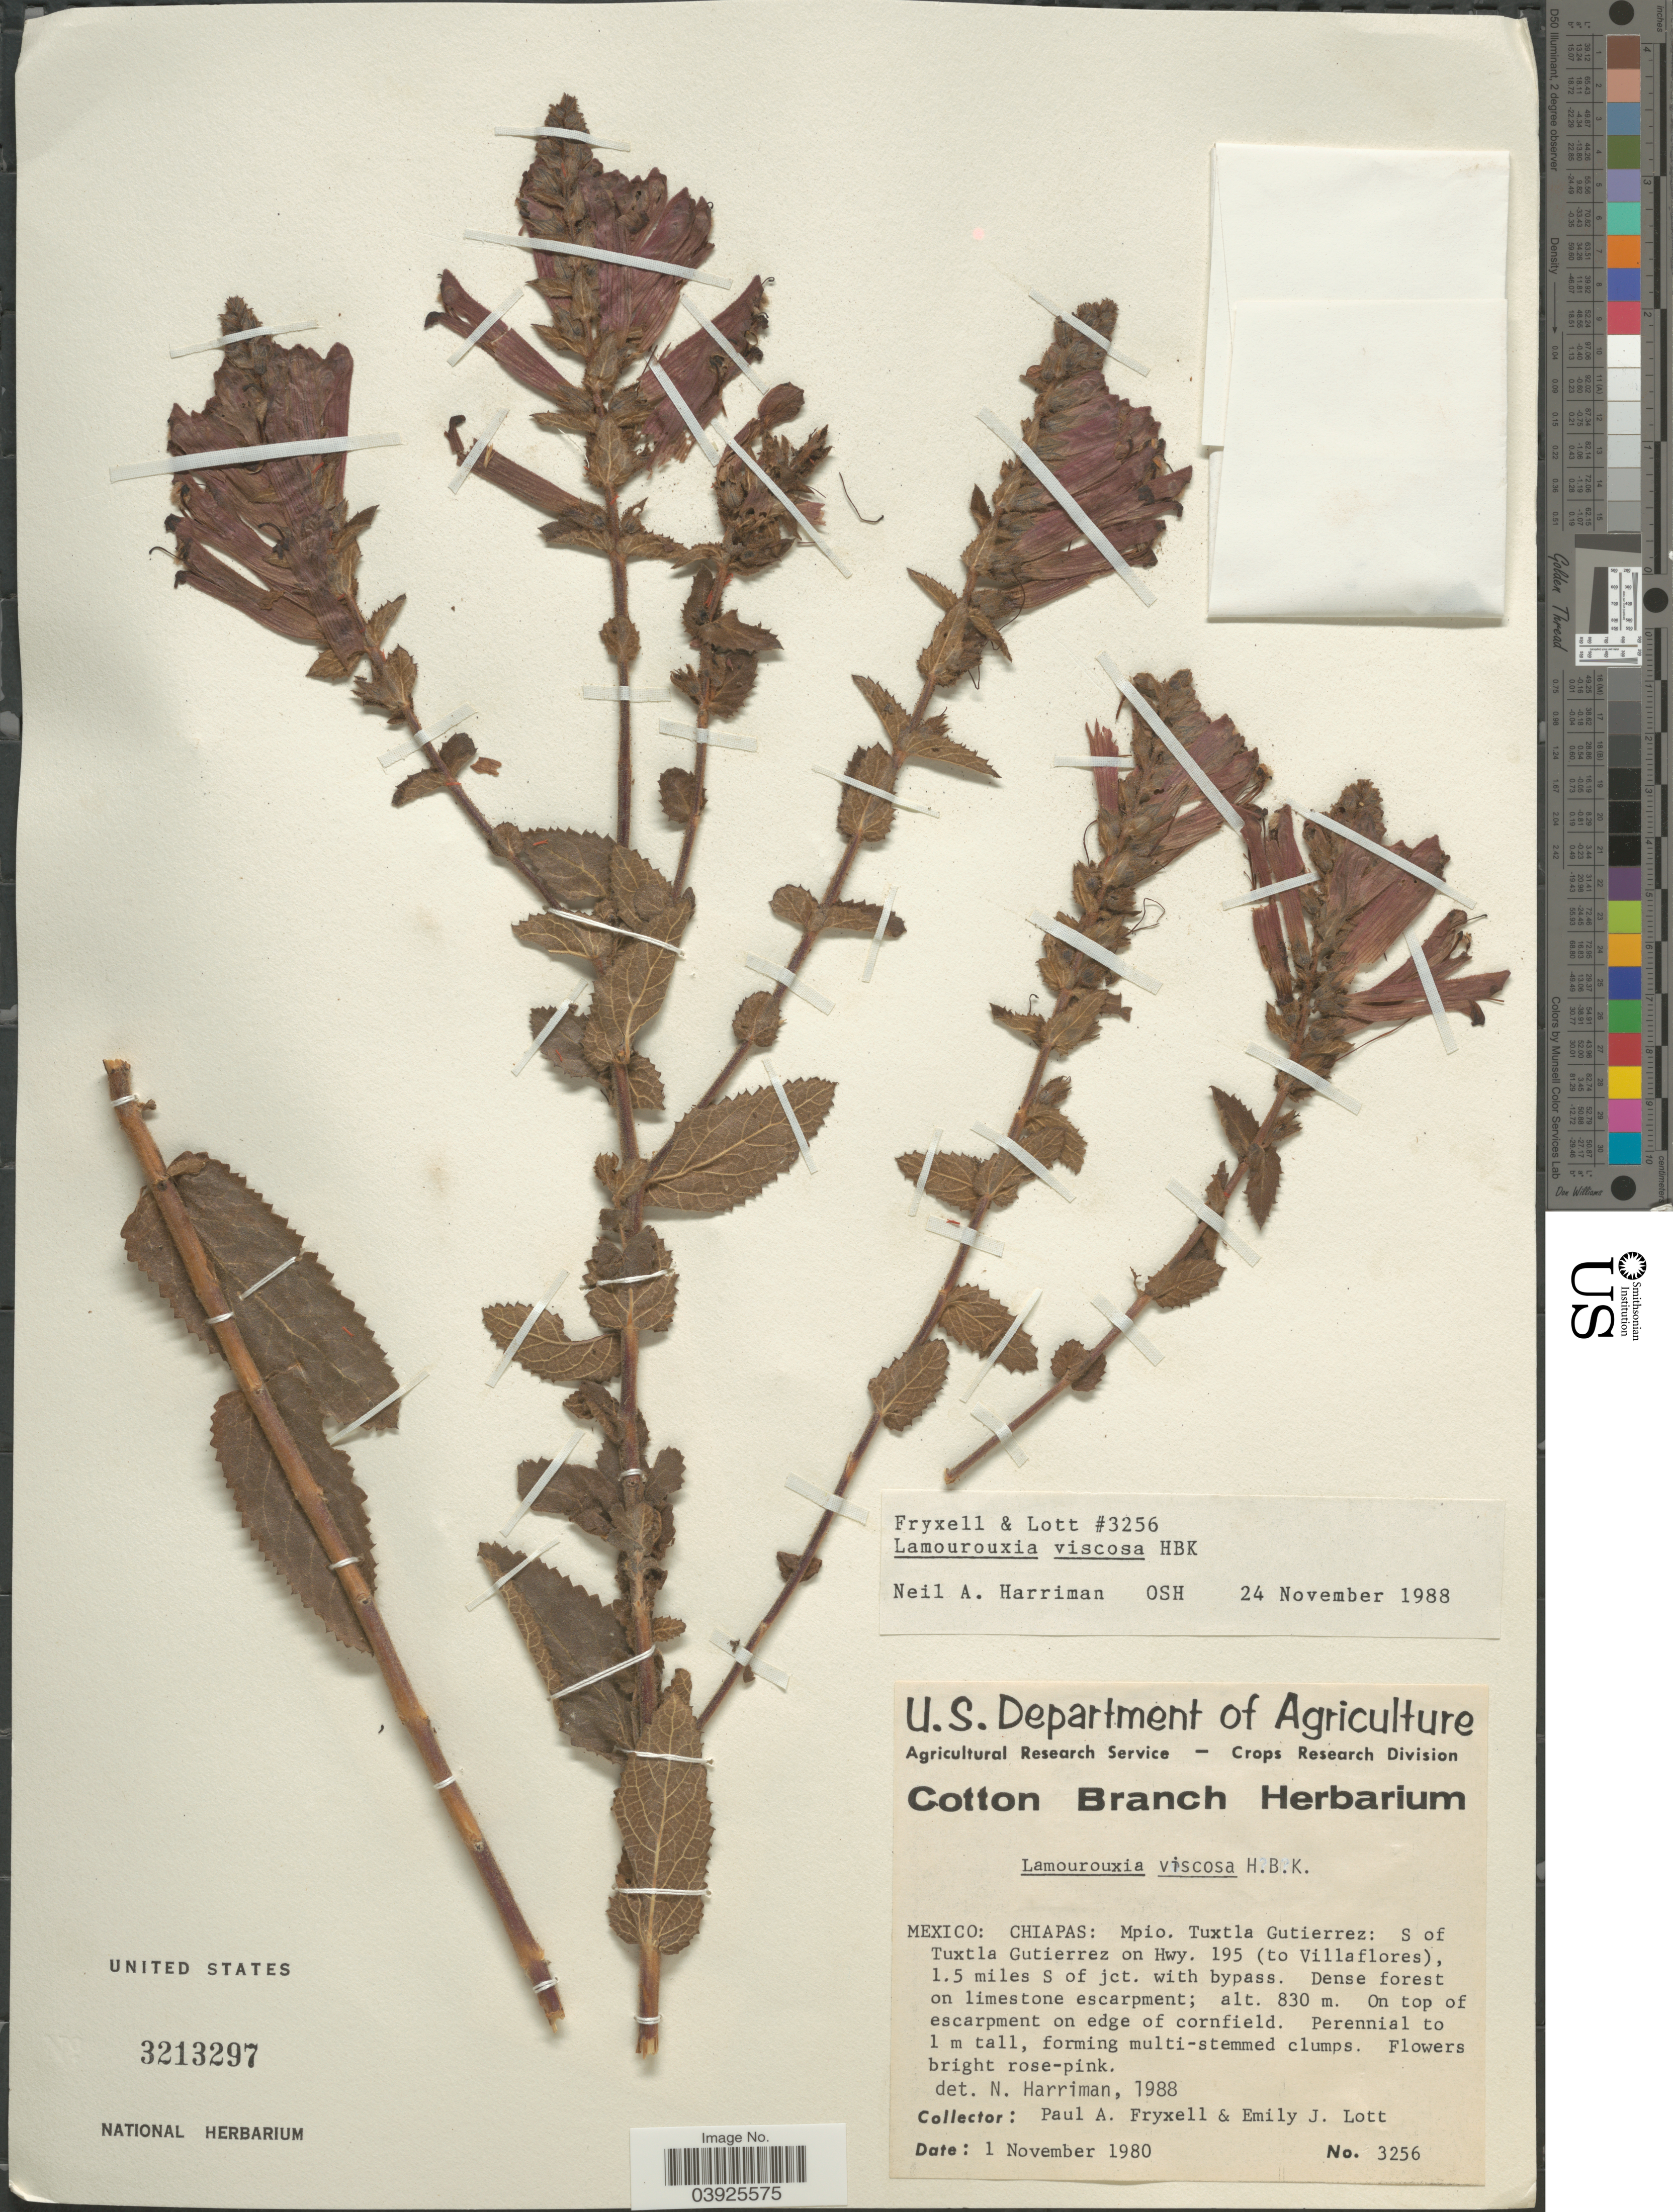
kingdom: Plantae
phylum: Tracheophyta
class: Magnoliopsida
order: Lamiales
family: Orobanchaceae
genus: Lamourouxia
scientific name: Lamourouxia viscosa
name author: Kunth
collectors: P. A. Fryxell & E. J. Lott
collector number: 3256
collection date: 1980-11-01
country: Mexico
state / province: Chiapas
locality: Mpio. Tuxtla Gutierrez: S of Tuxtla Gutierrez on Hwy. 195 (to Villaflores), 1.5 miles S of jct. with bypass.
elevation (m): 830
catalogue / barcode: US 3213297